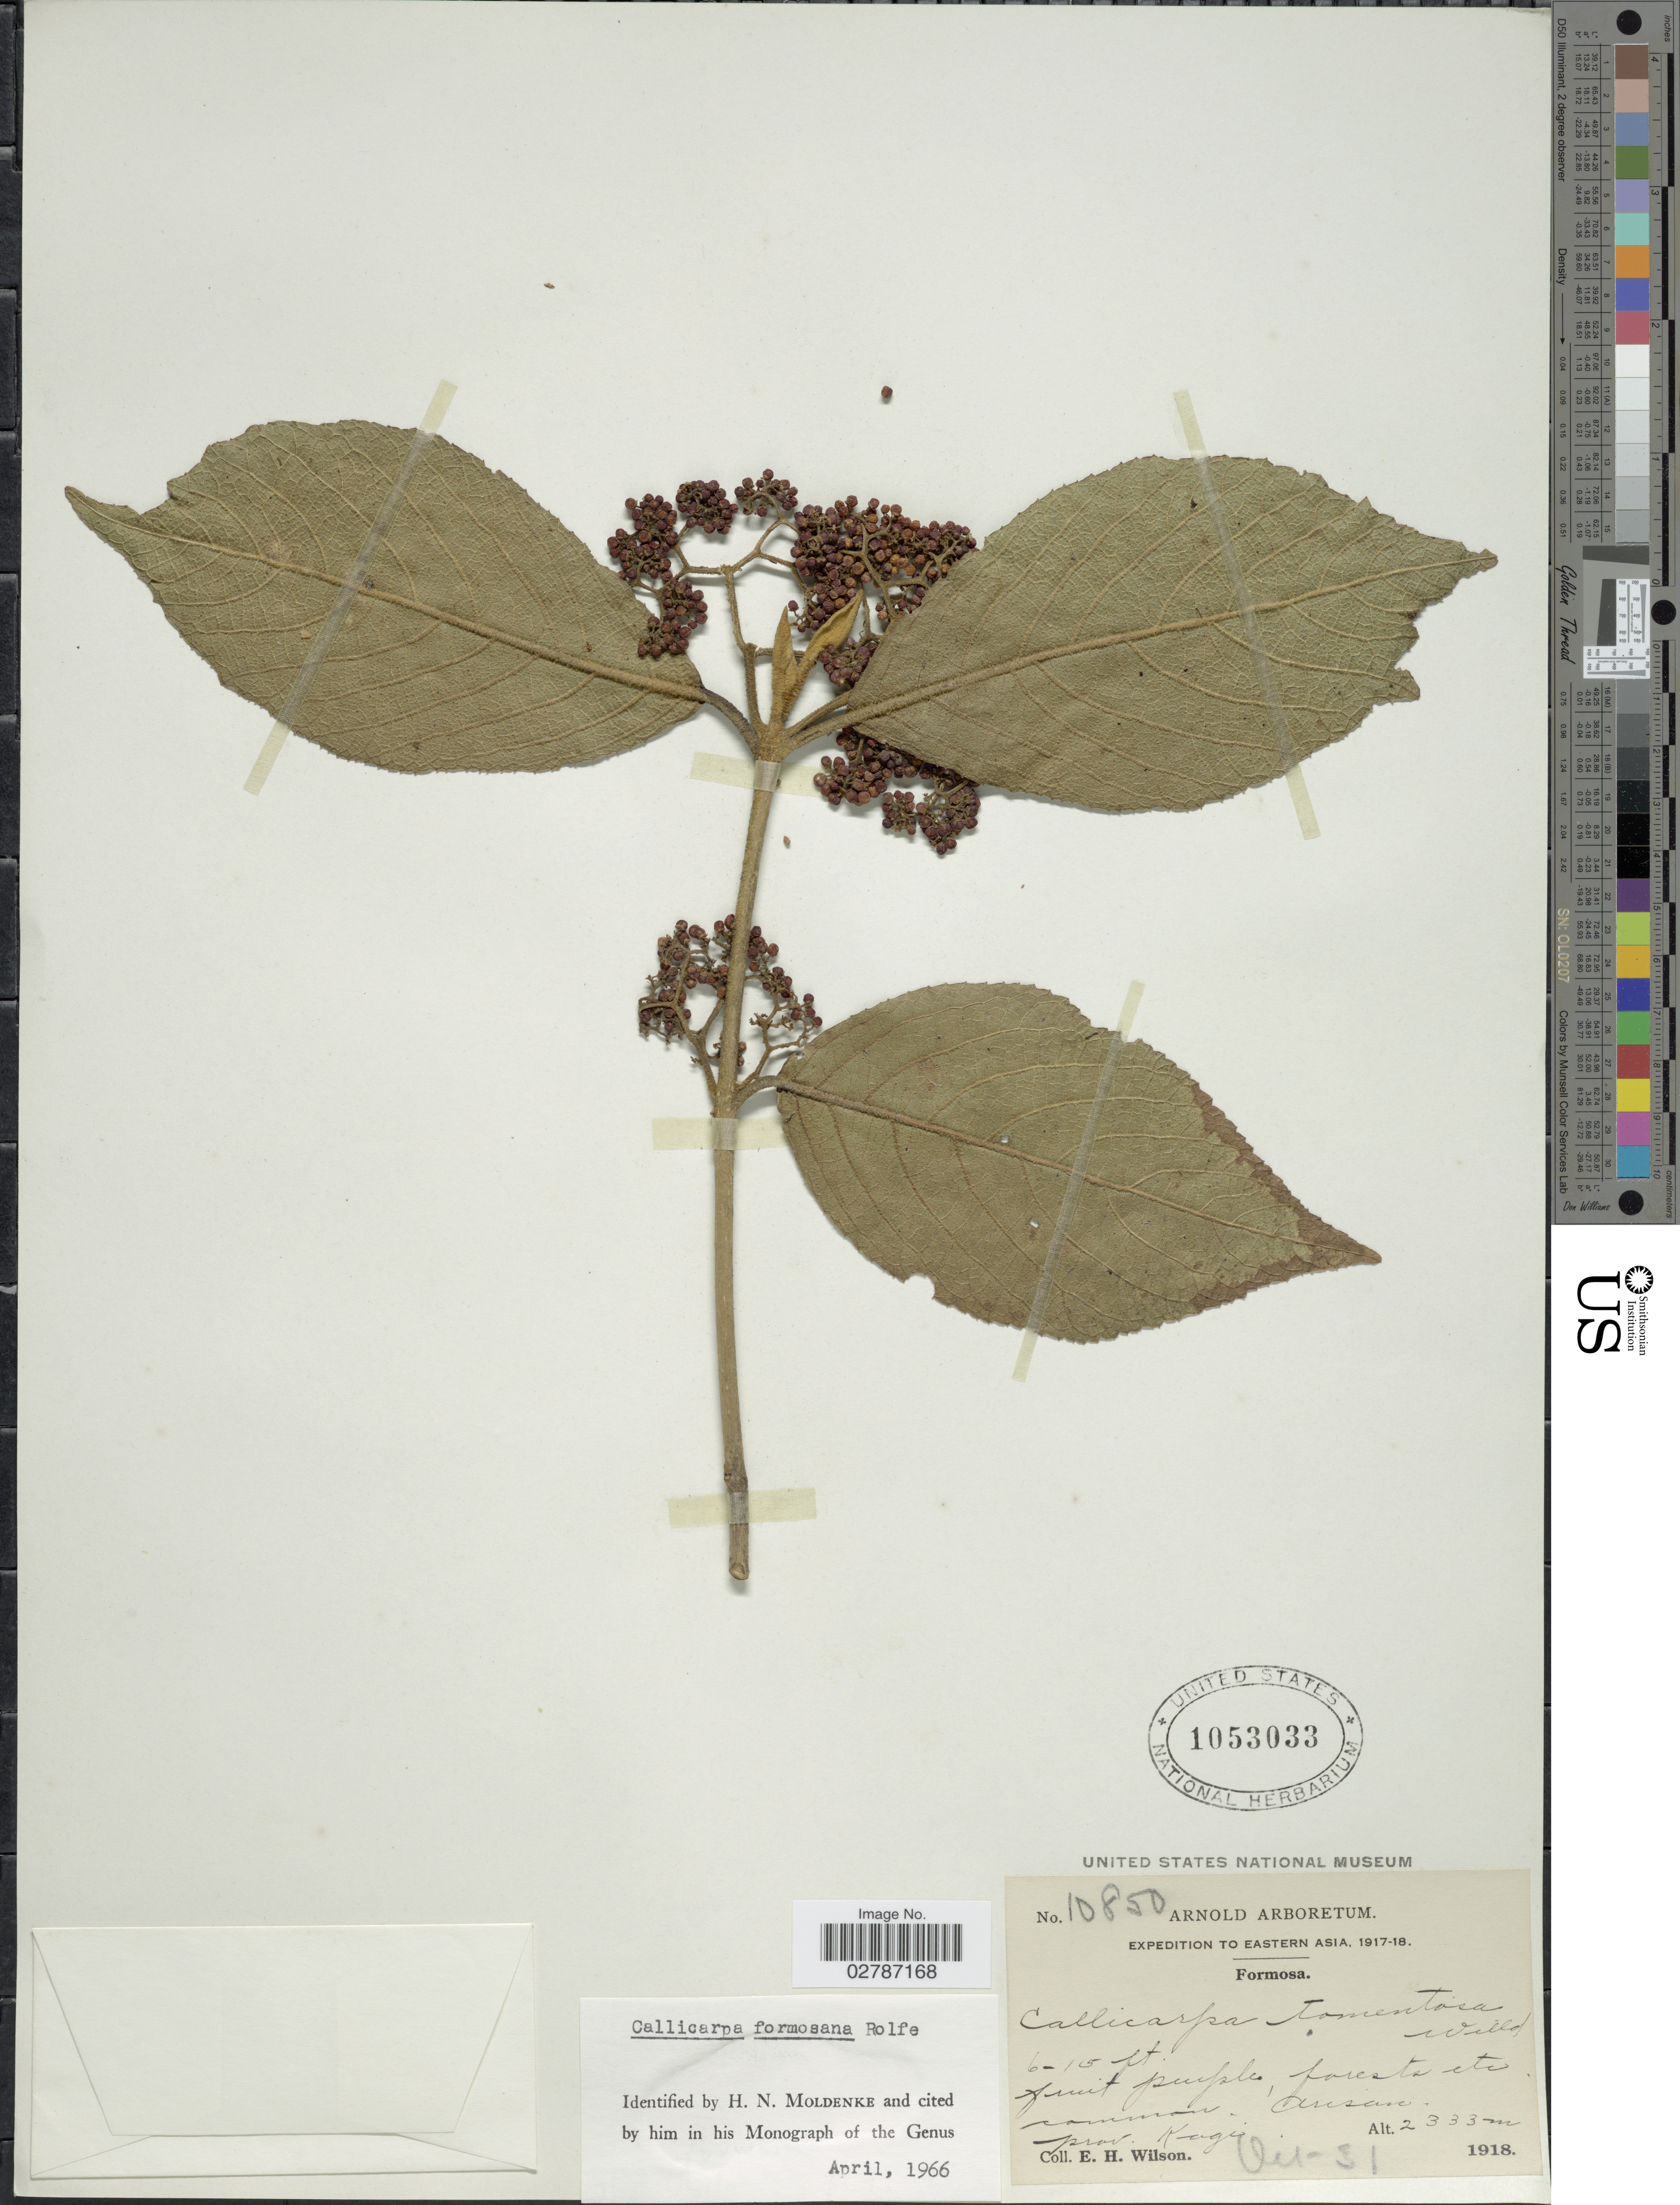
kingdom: Plantae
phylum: Tracheophyta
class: Magnoliopsida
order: Lamiales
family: Lamiaceae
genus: Callicarpa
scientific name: Callicarpa formosana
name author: Rolfe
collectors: E. Wilson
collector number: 10850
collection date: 1918-10-31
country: Taiwan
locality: Eastern Asia. Formosa. Arisan, prov. Kagi.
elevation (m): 2333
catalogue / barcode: US 1053033